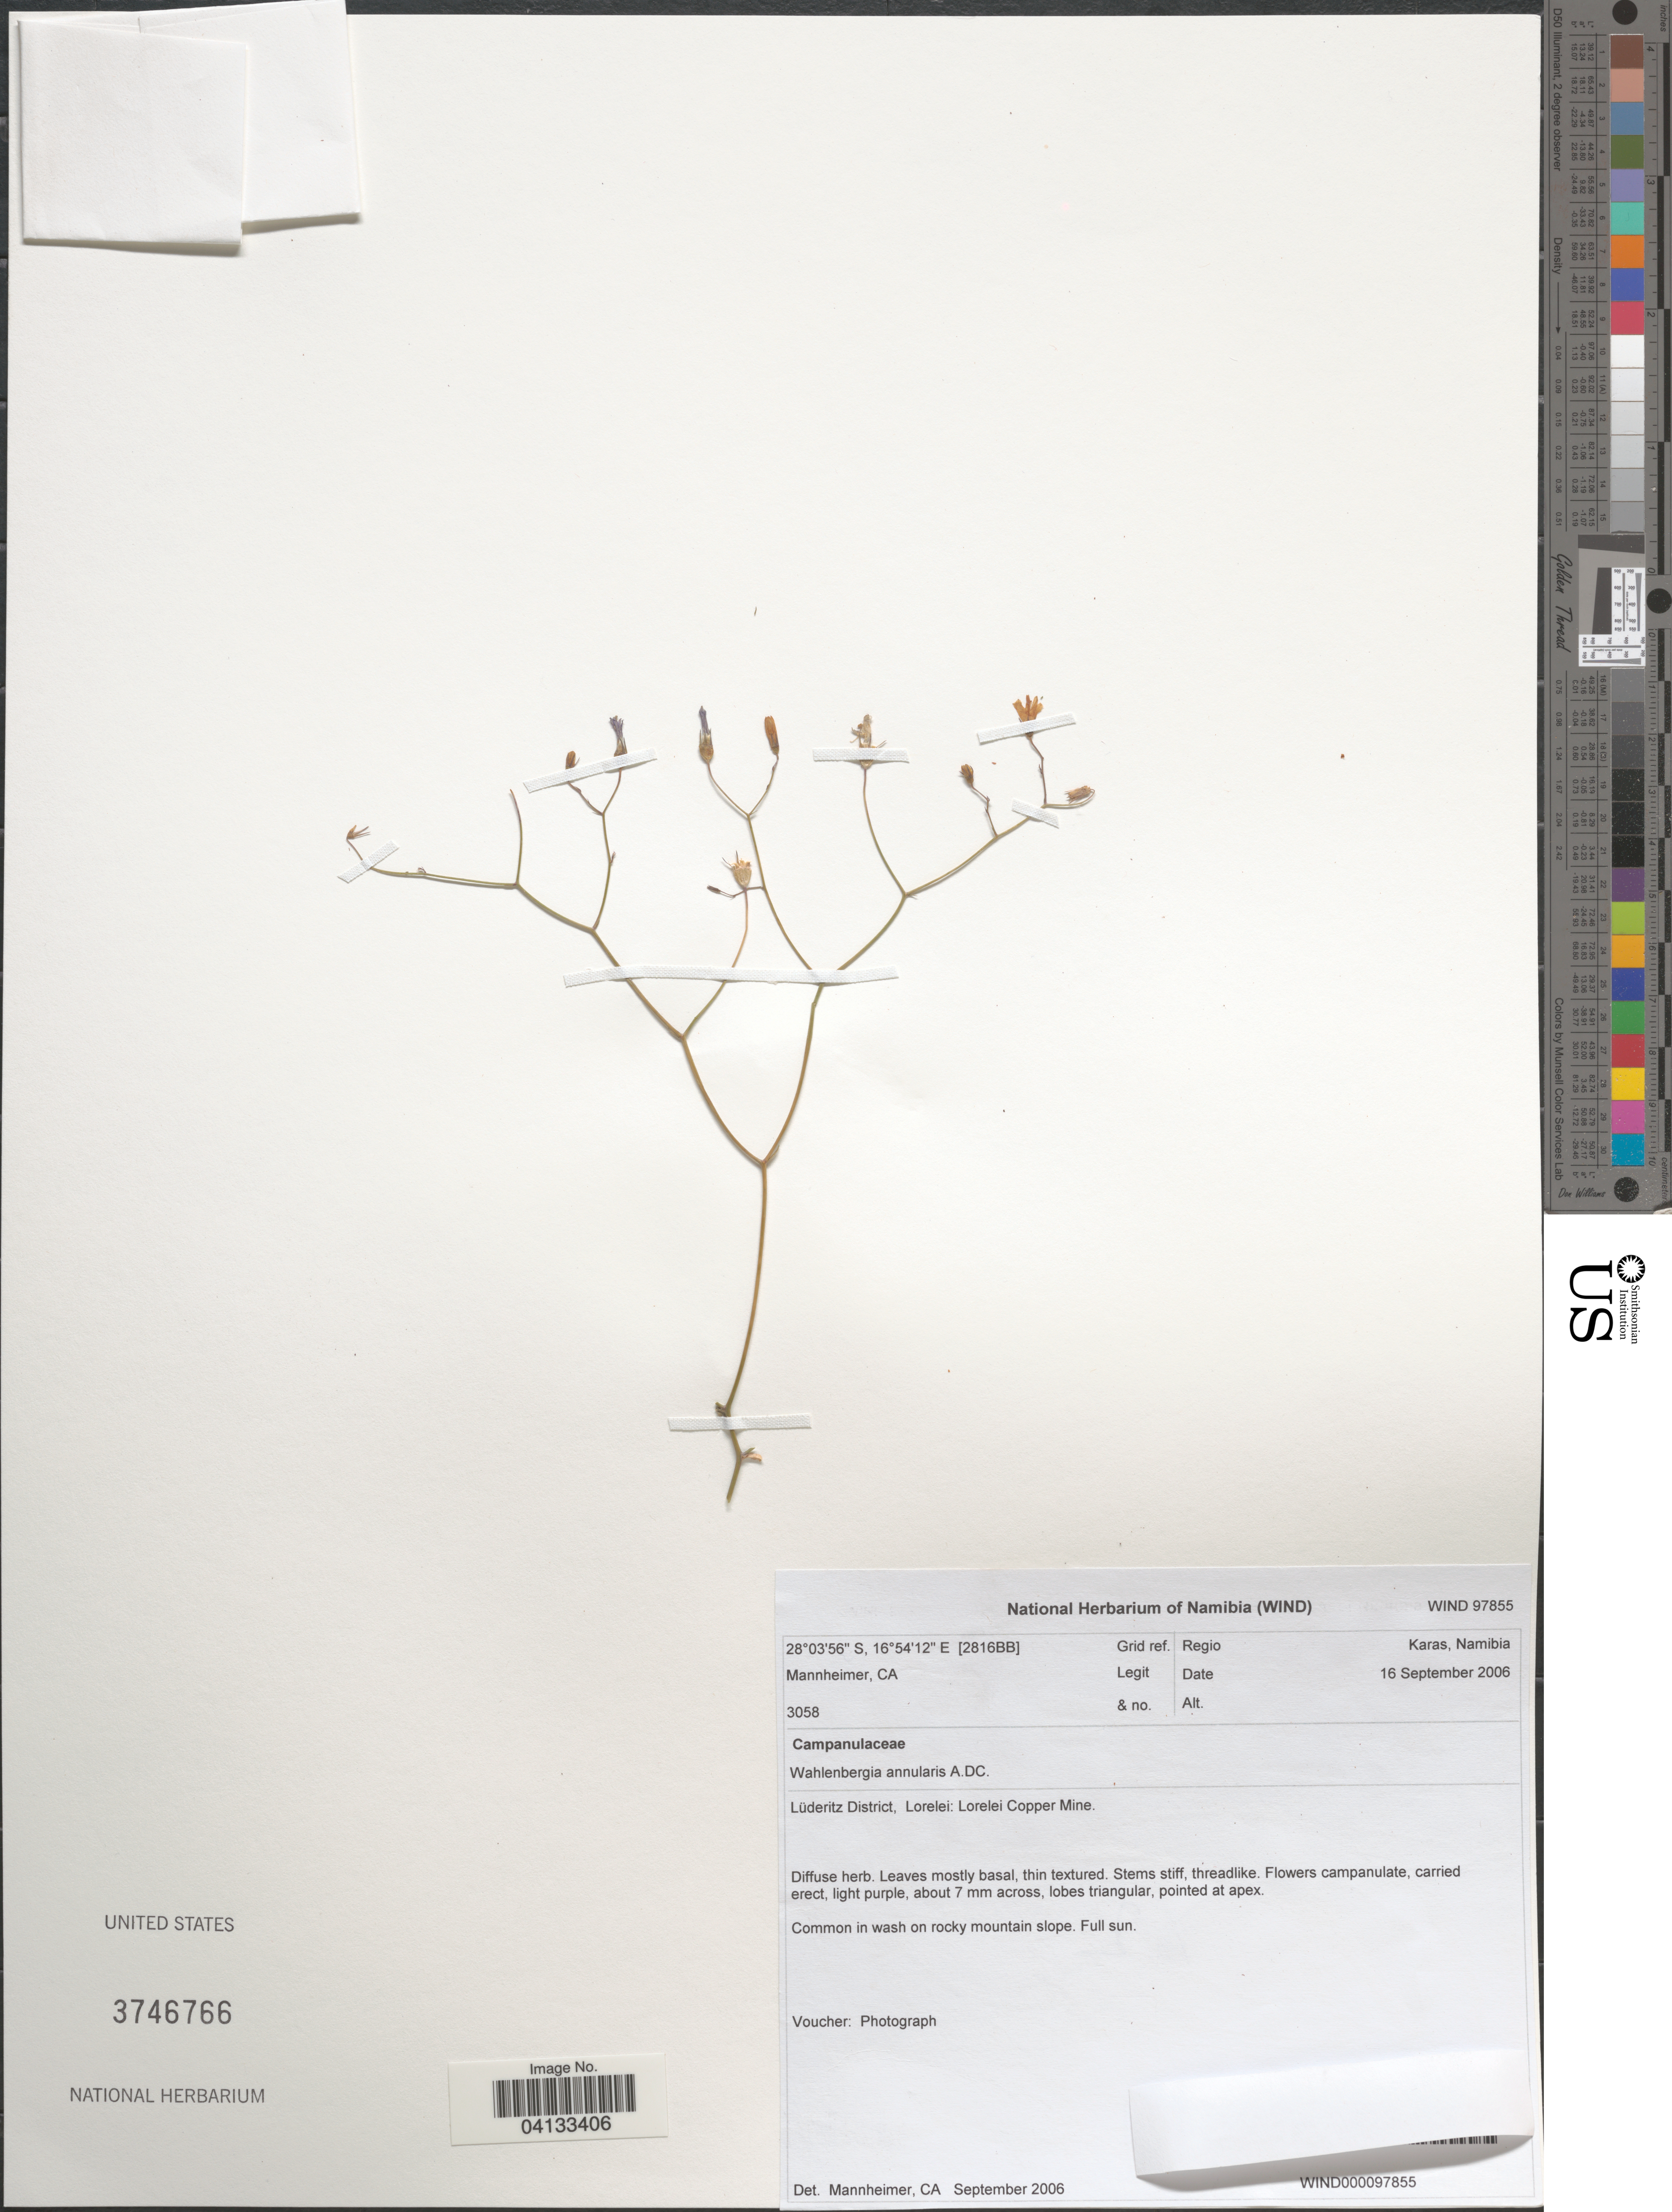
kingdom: Plantae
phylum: Tracheophyta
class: Magnoliopsida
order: Asterales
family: Campanulaceae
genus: Wahlenbergia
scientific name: Wahlenbergia annularis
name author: A. DC.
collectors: C. A. Mannheimer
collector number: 3058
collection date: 2006-09-16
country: Namibia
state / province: Karas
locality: Grid ref. Regio Karas. Lüderitz District, Lorelei: Lorelei Copper Mine. [2816BB].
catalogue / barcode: US 3746766